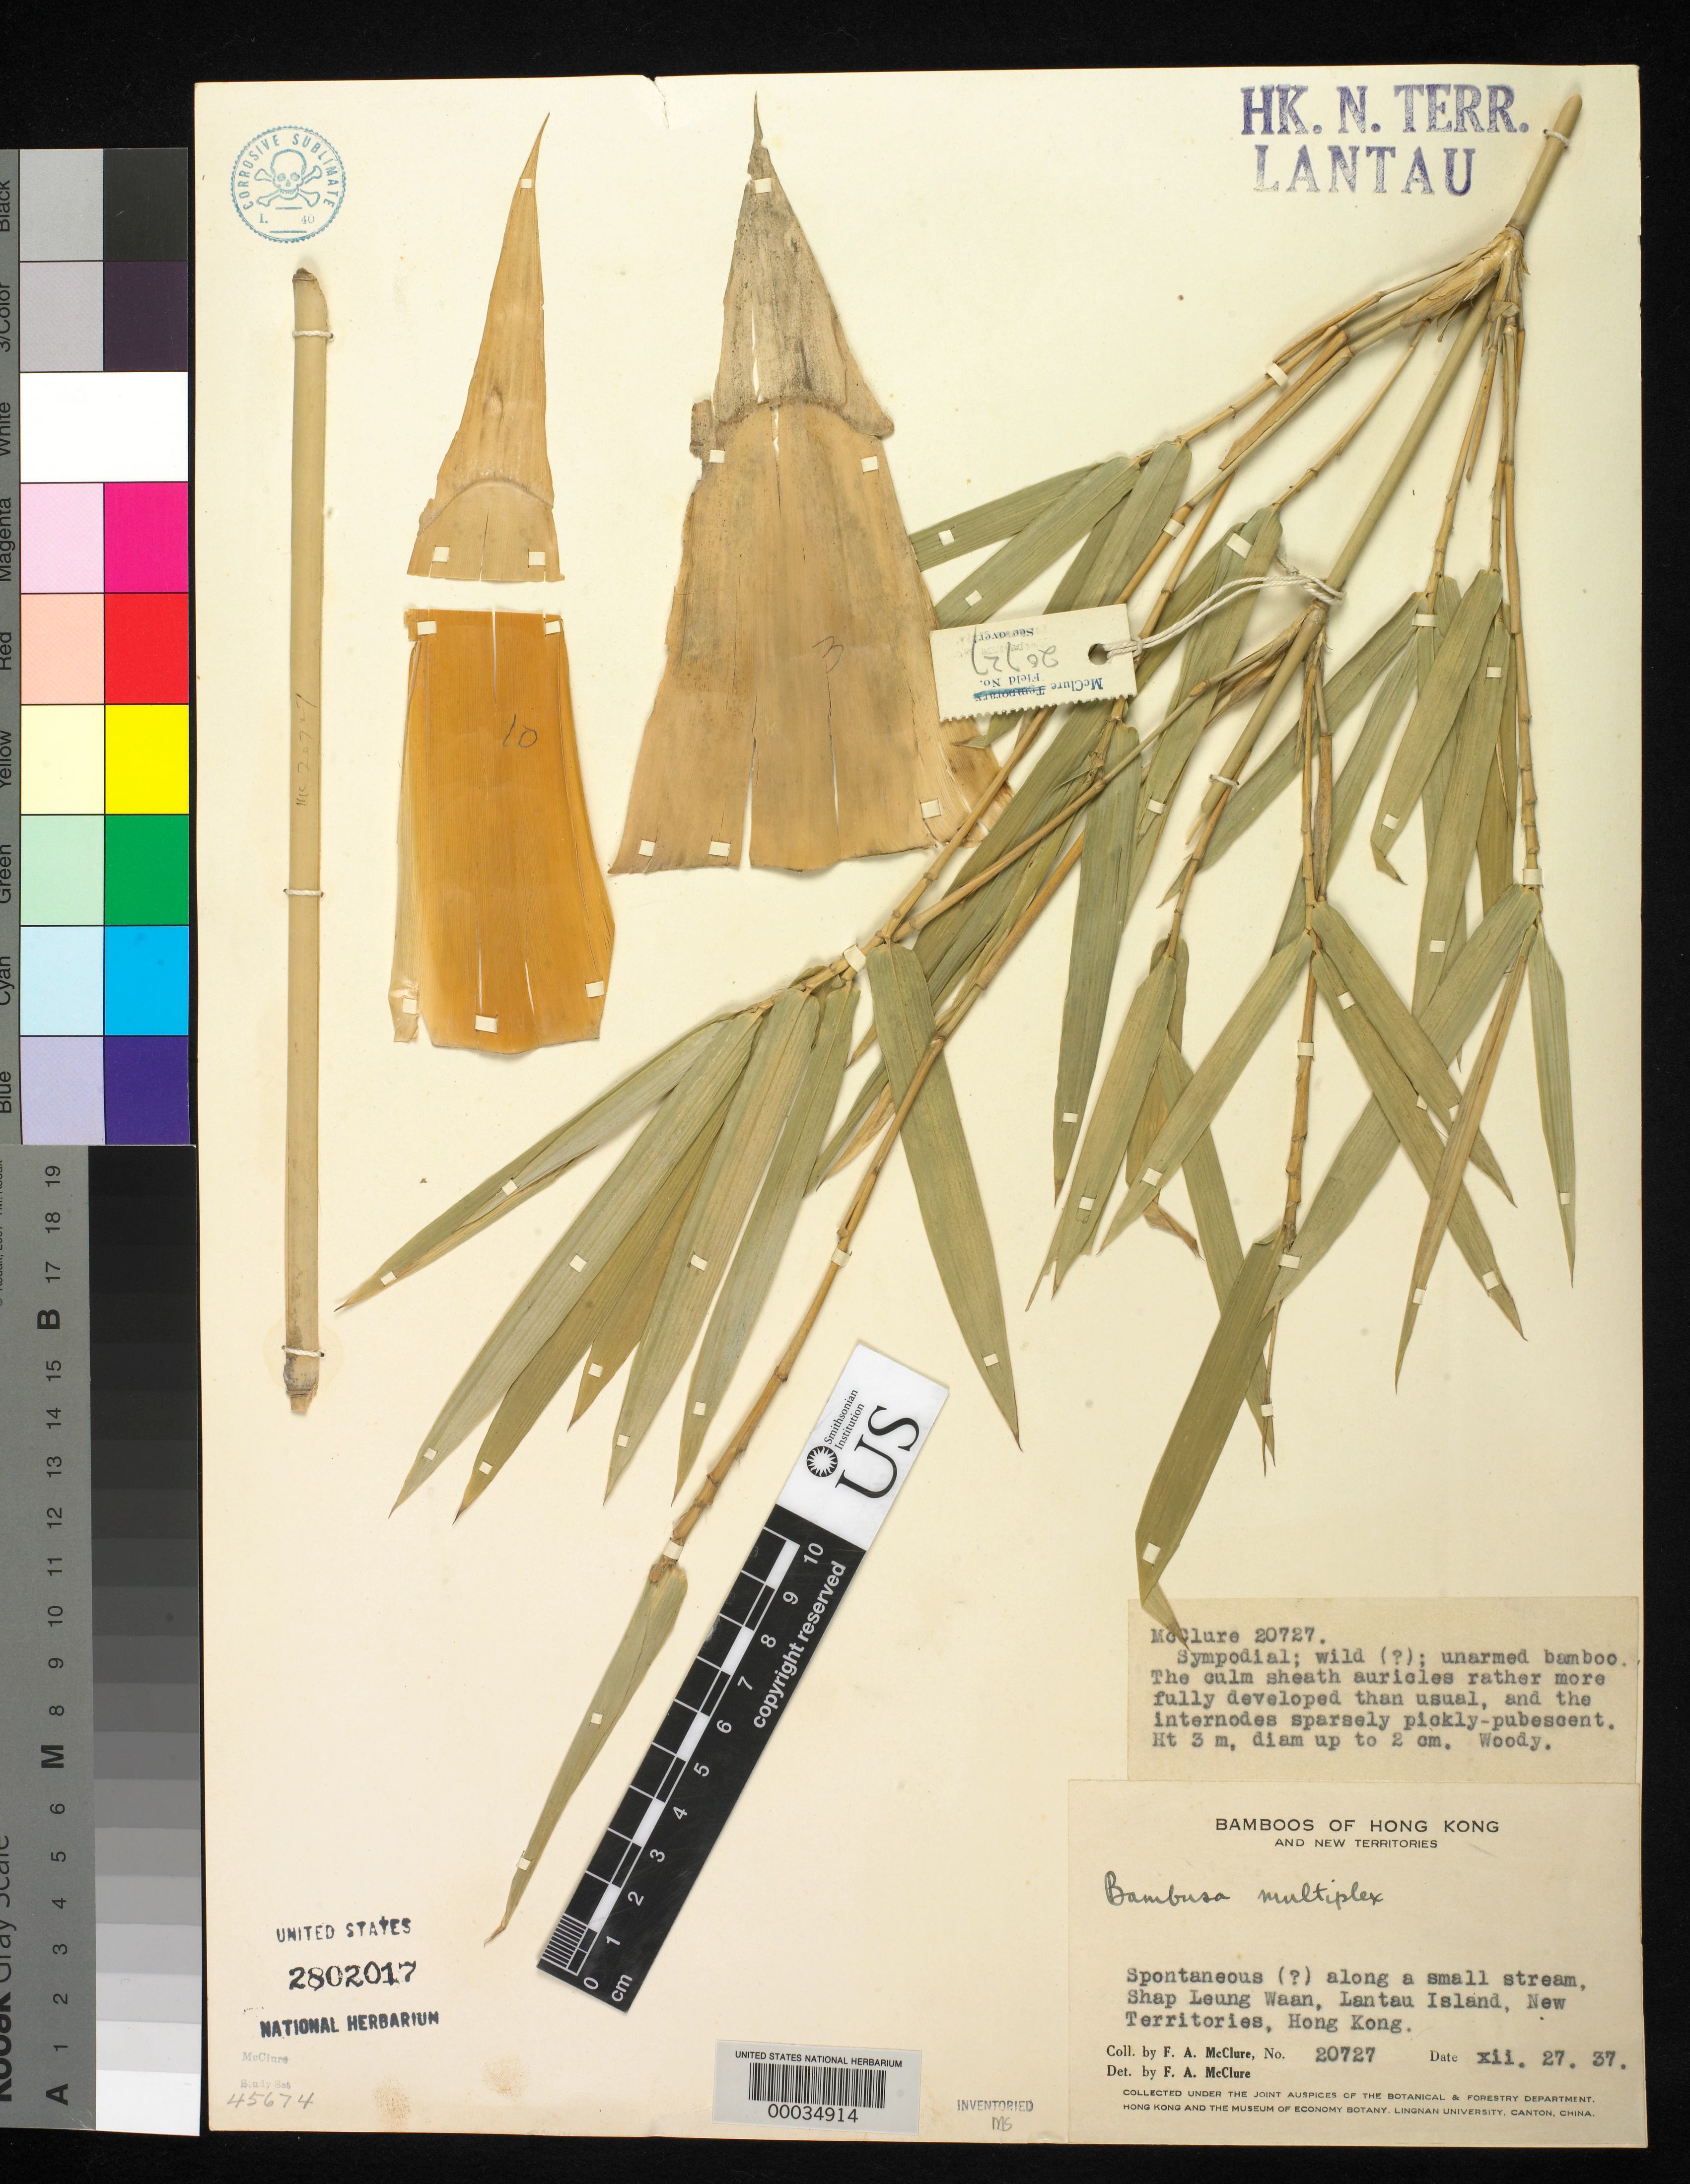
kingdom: Plantae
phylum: Tracheophyta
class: Liliopsida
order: Poales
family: Poaceae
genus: Bambusa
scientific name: Bambusa multiplex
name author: (Lour.) Raeusch. ex Schult. & Schult. f.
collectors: F. A. McClure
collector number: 20727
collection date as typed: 27 Dec 1937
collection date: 1937-12-27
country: China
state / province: Hong Kong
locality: Shap leung waan, lantau island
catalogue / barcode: US 2802017